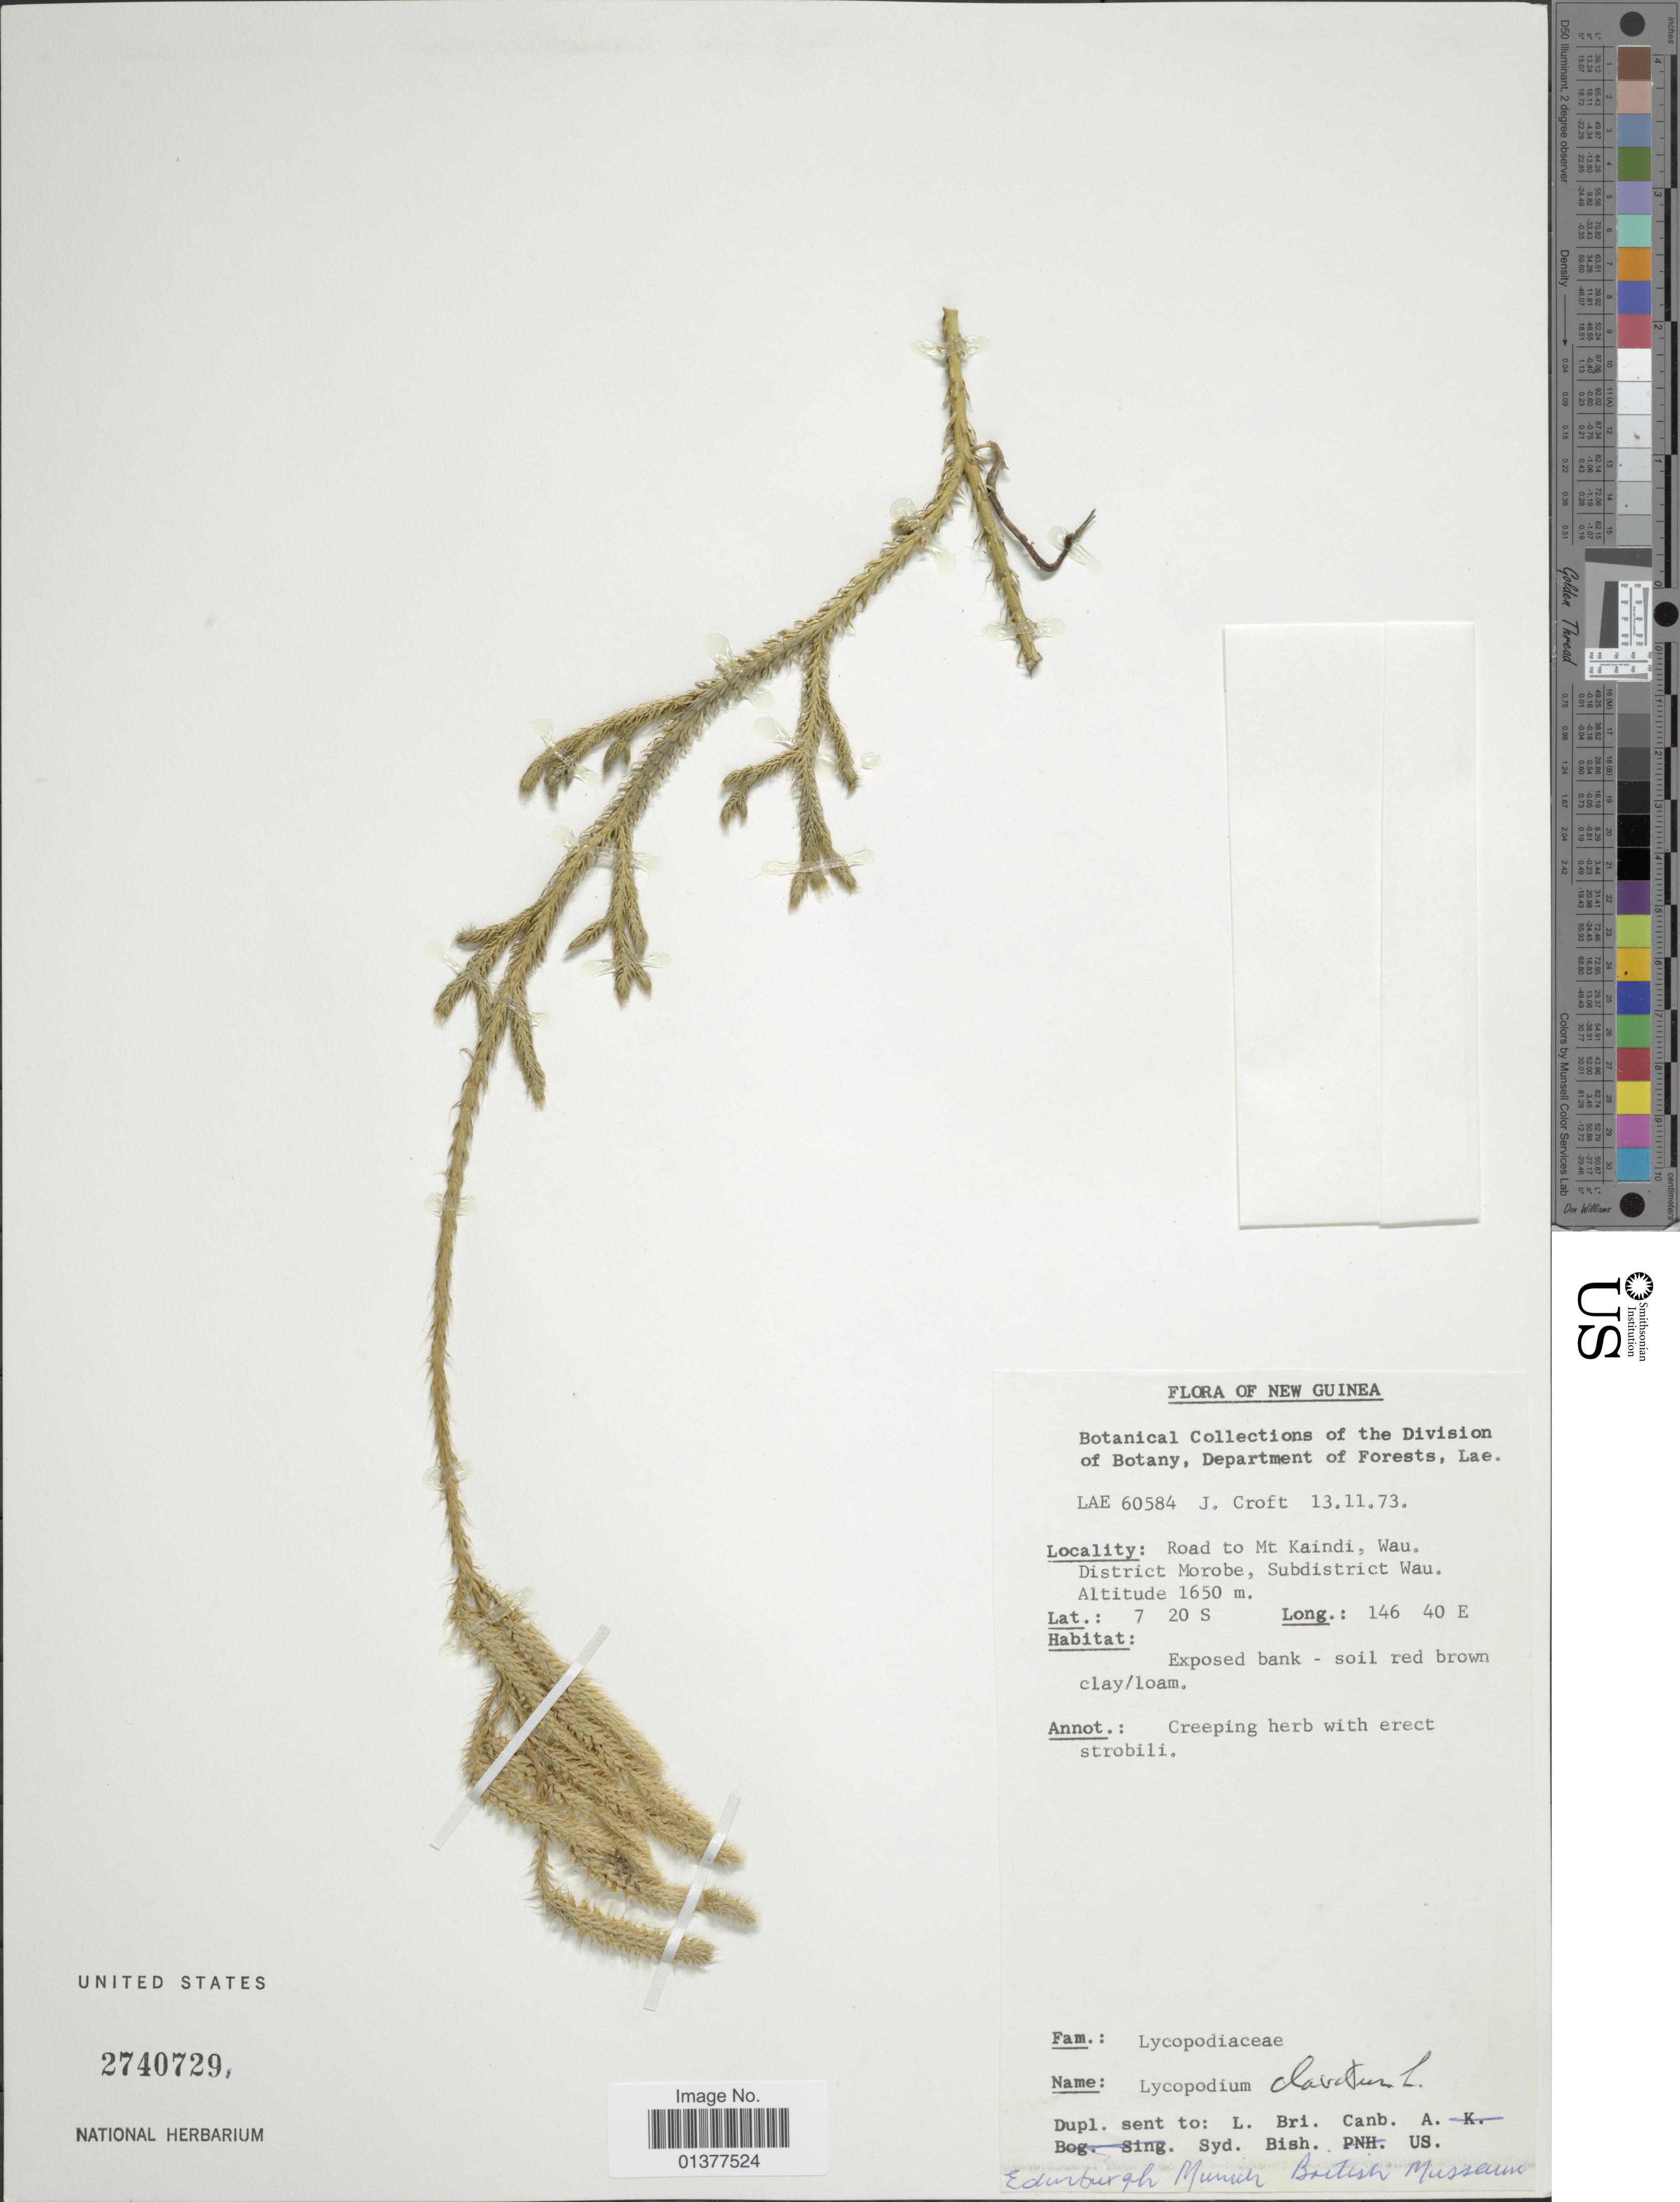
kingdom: Plantae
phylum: Tracheophyta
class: Lycopodiopsida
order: Lycopodiales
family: Lycopodiaceae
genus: Lycopodium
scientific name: Lycopodium clavatum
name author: L.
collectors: J. Croft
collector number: LAE60584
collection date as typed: Transcribed d/m/y: 13/11/73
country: Papua New Guinea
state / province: Morobe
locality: Road to Mt Kaindi, Wau subdistrict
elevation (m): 1650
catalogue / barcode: US 2740729